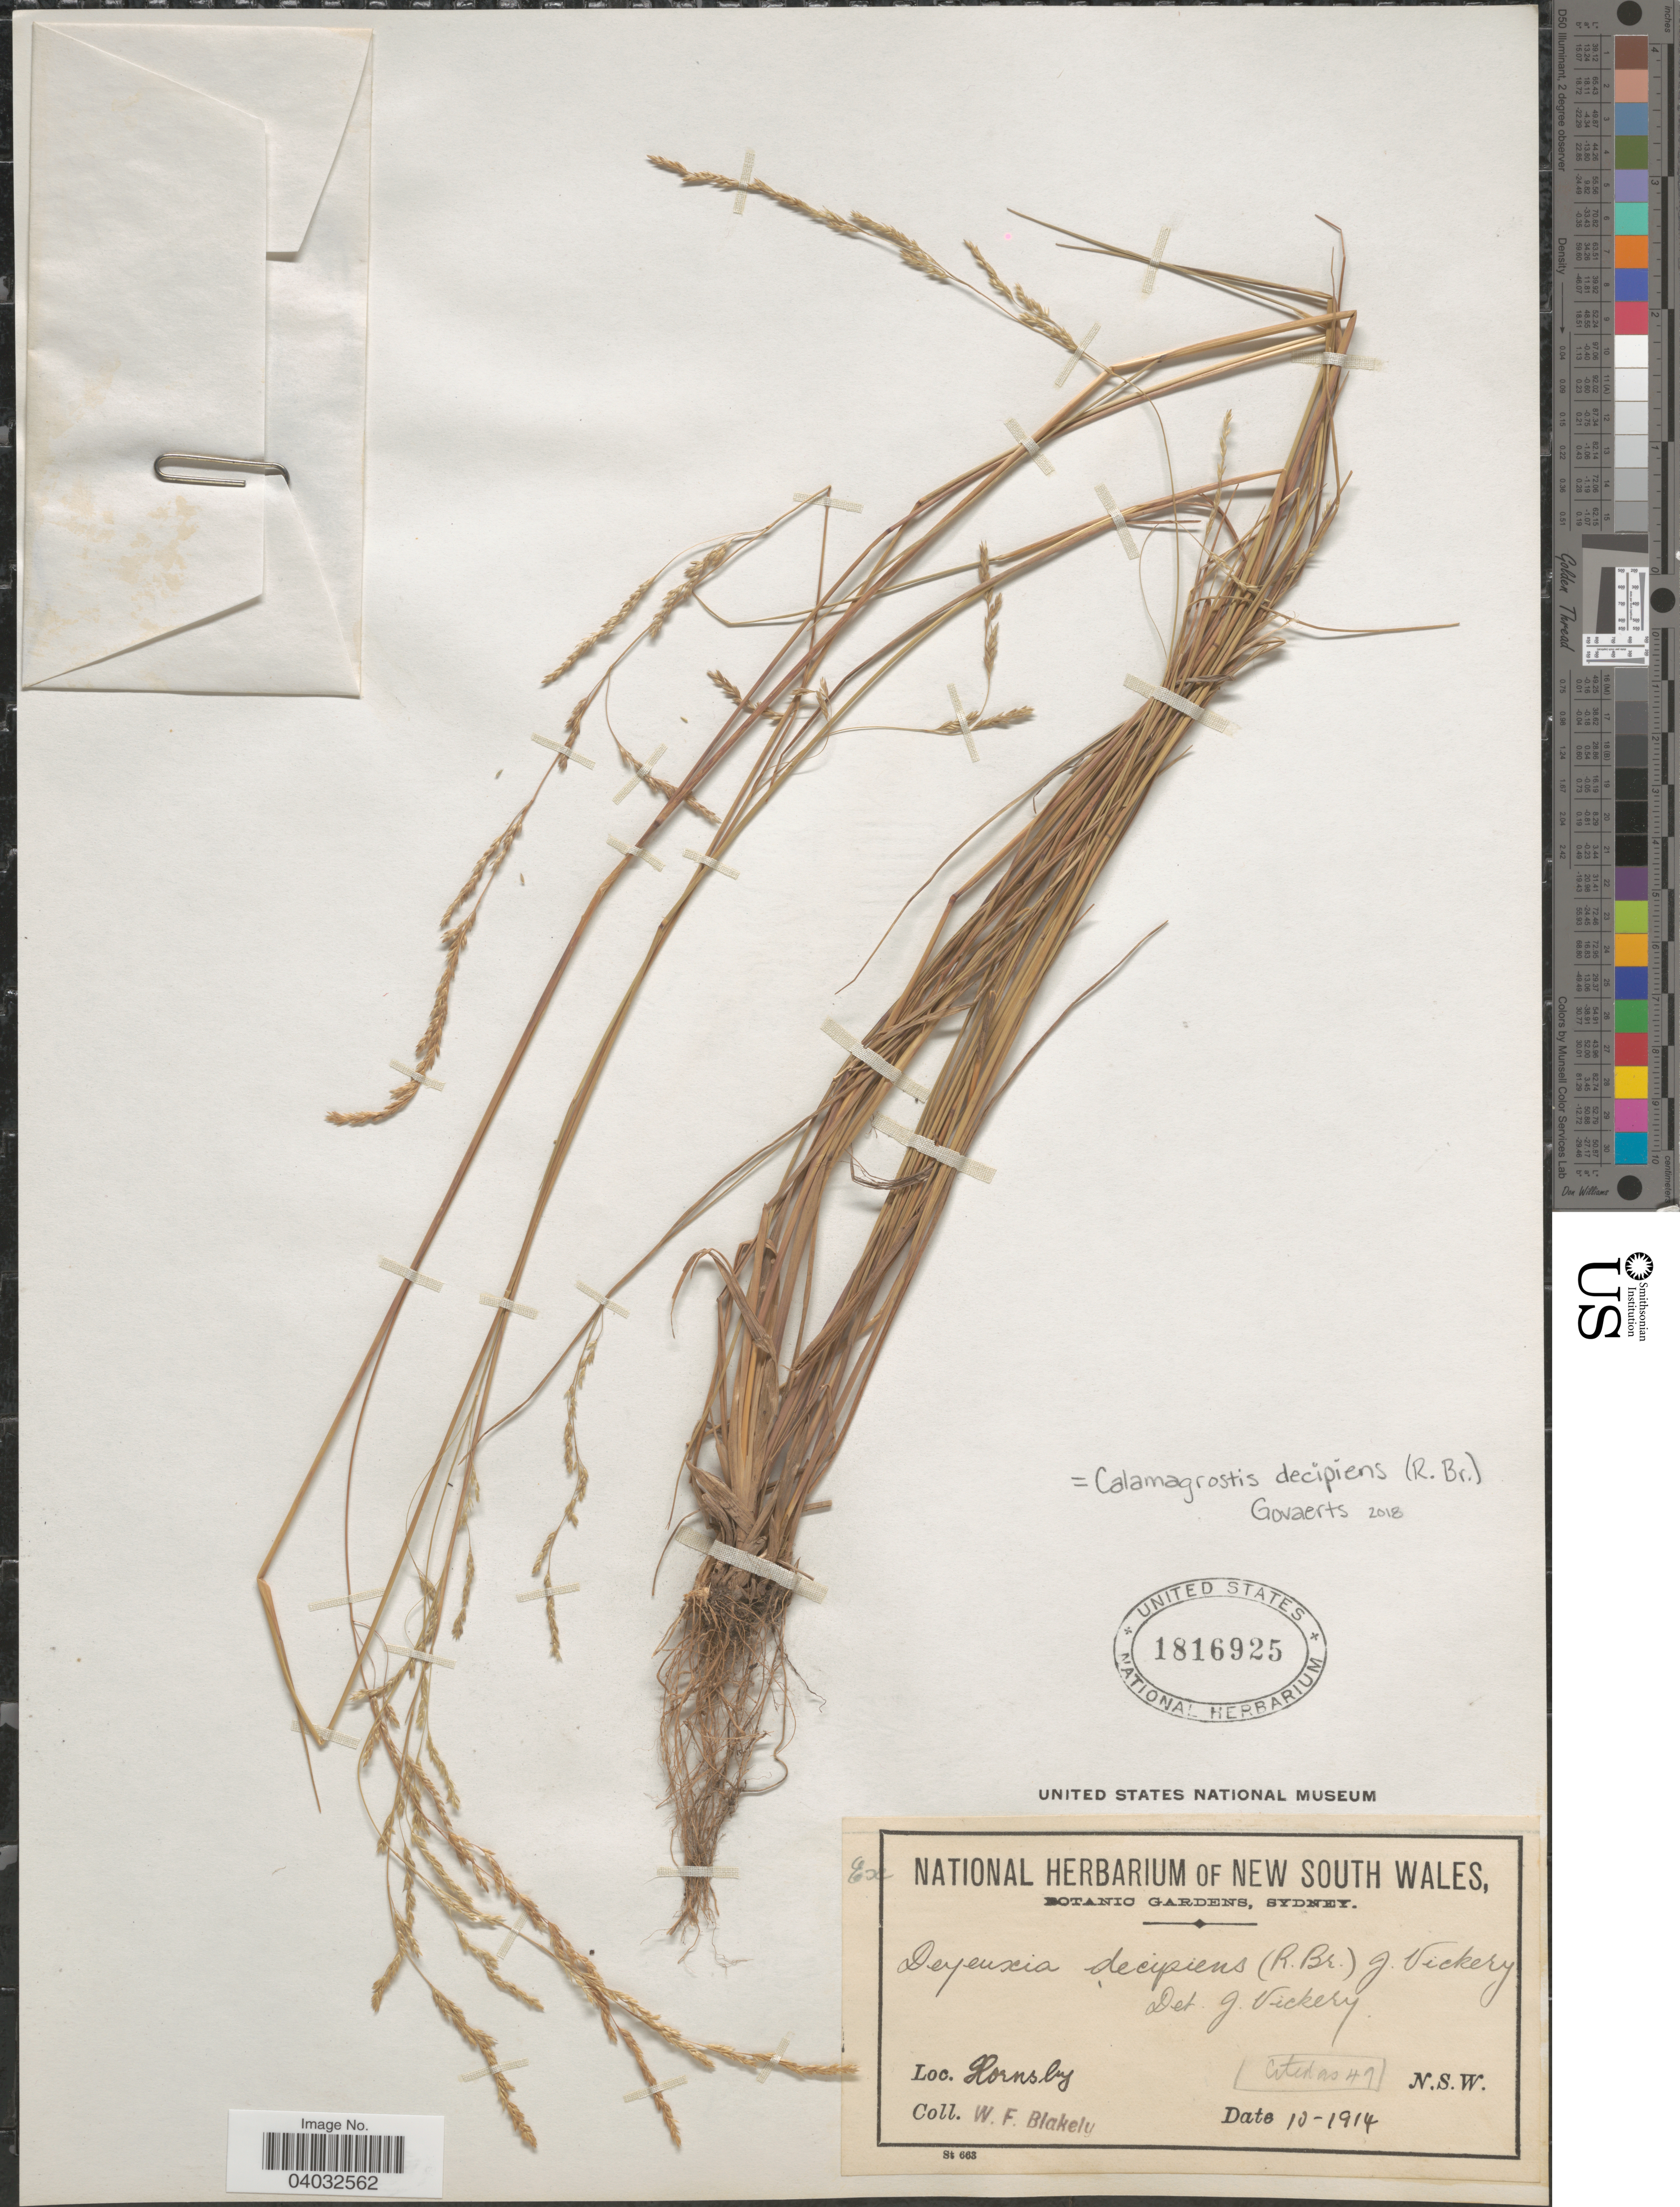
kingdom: Plantae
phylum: Tracheophyta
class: Liliopsida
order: Poales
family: Poaceae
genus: Calamagrostis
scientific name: Calamagrostis decipiens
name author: (R. Br.) Govaerts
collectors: W. Blakely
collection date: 1914-10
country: Australia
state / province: New South Wales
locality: Hornsby.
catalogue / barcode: US 1816925